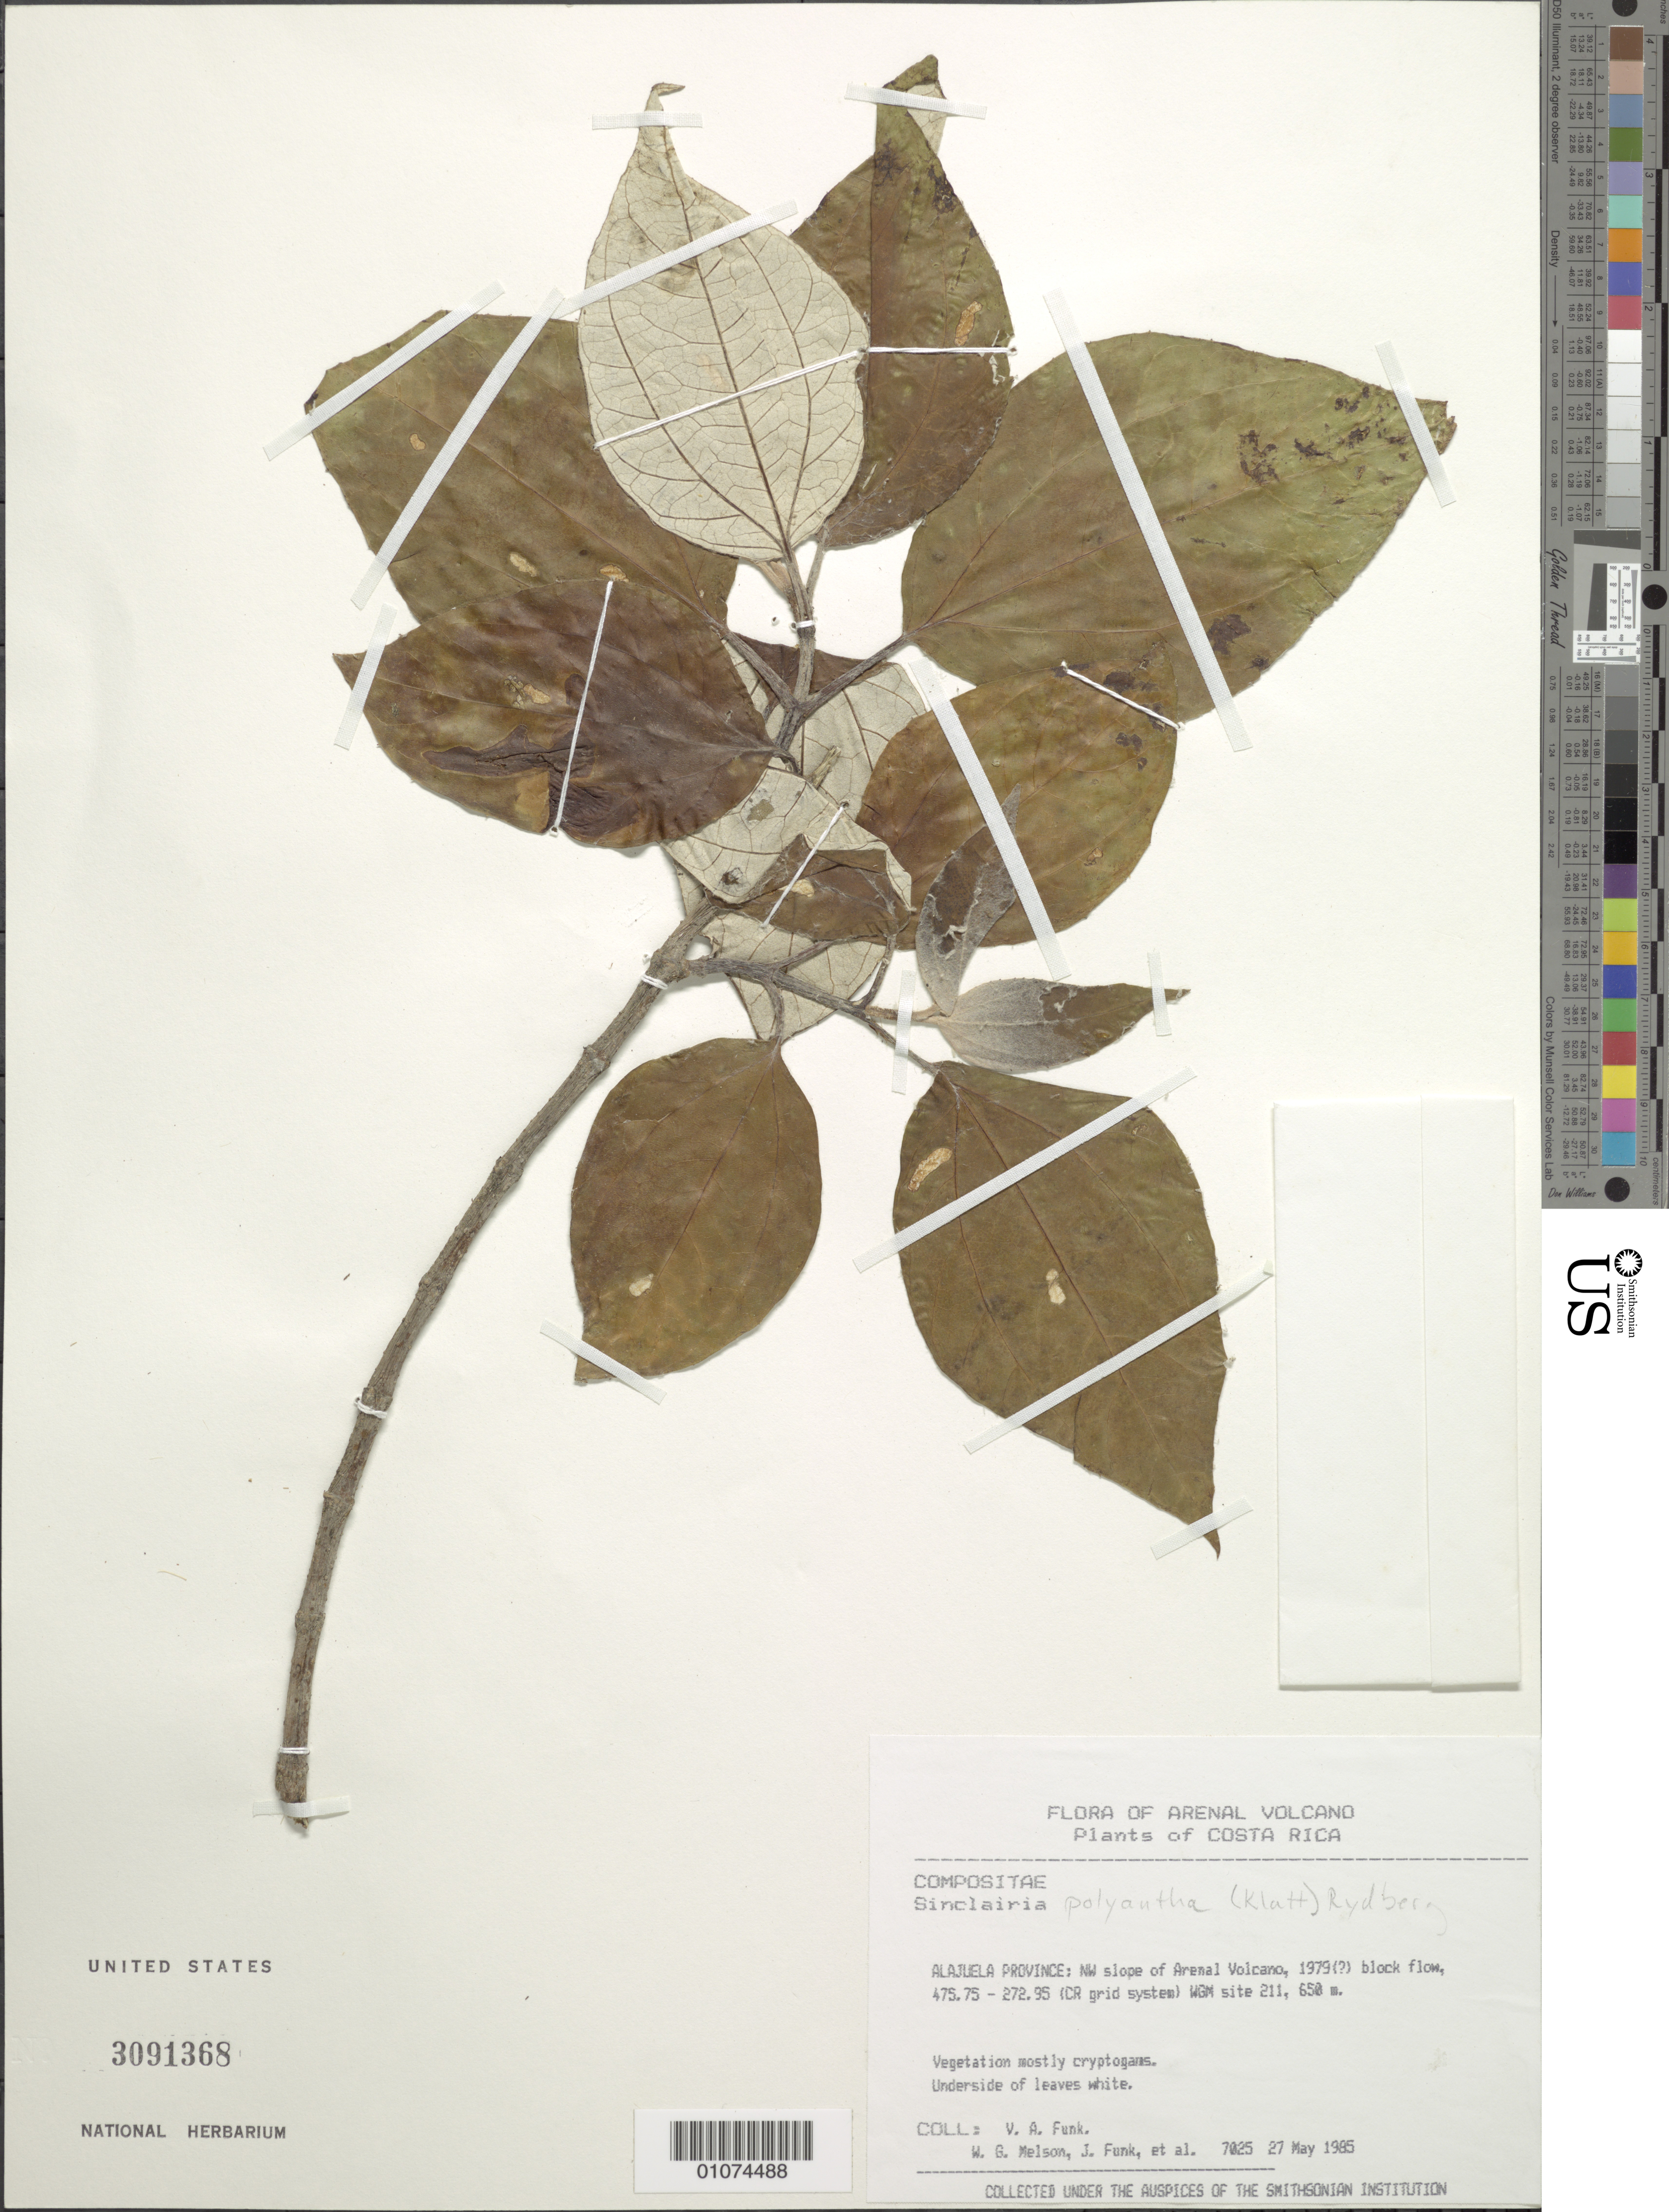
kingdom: Plantae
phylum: Tracheophyta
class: Magnoliopsida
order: Asterales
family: Asteraceae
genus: Sinclairia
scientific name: Sinclairia polyantha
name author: (Klatt) Rydb.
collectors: V. Funk, W. G. Nelson, J. Funk & et al.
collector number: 7025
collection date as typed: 27 May 1985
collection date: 1985-05-27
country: Costa Rica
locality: Alajuela Province, Arenal Volcano, NW slope, 1979(?) block flow, 475.75 - 272.95 (CR grid system) WGM site 211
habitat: Vegetation mostly cryptogams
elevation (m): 650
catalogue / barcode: US 3091368